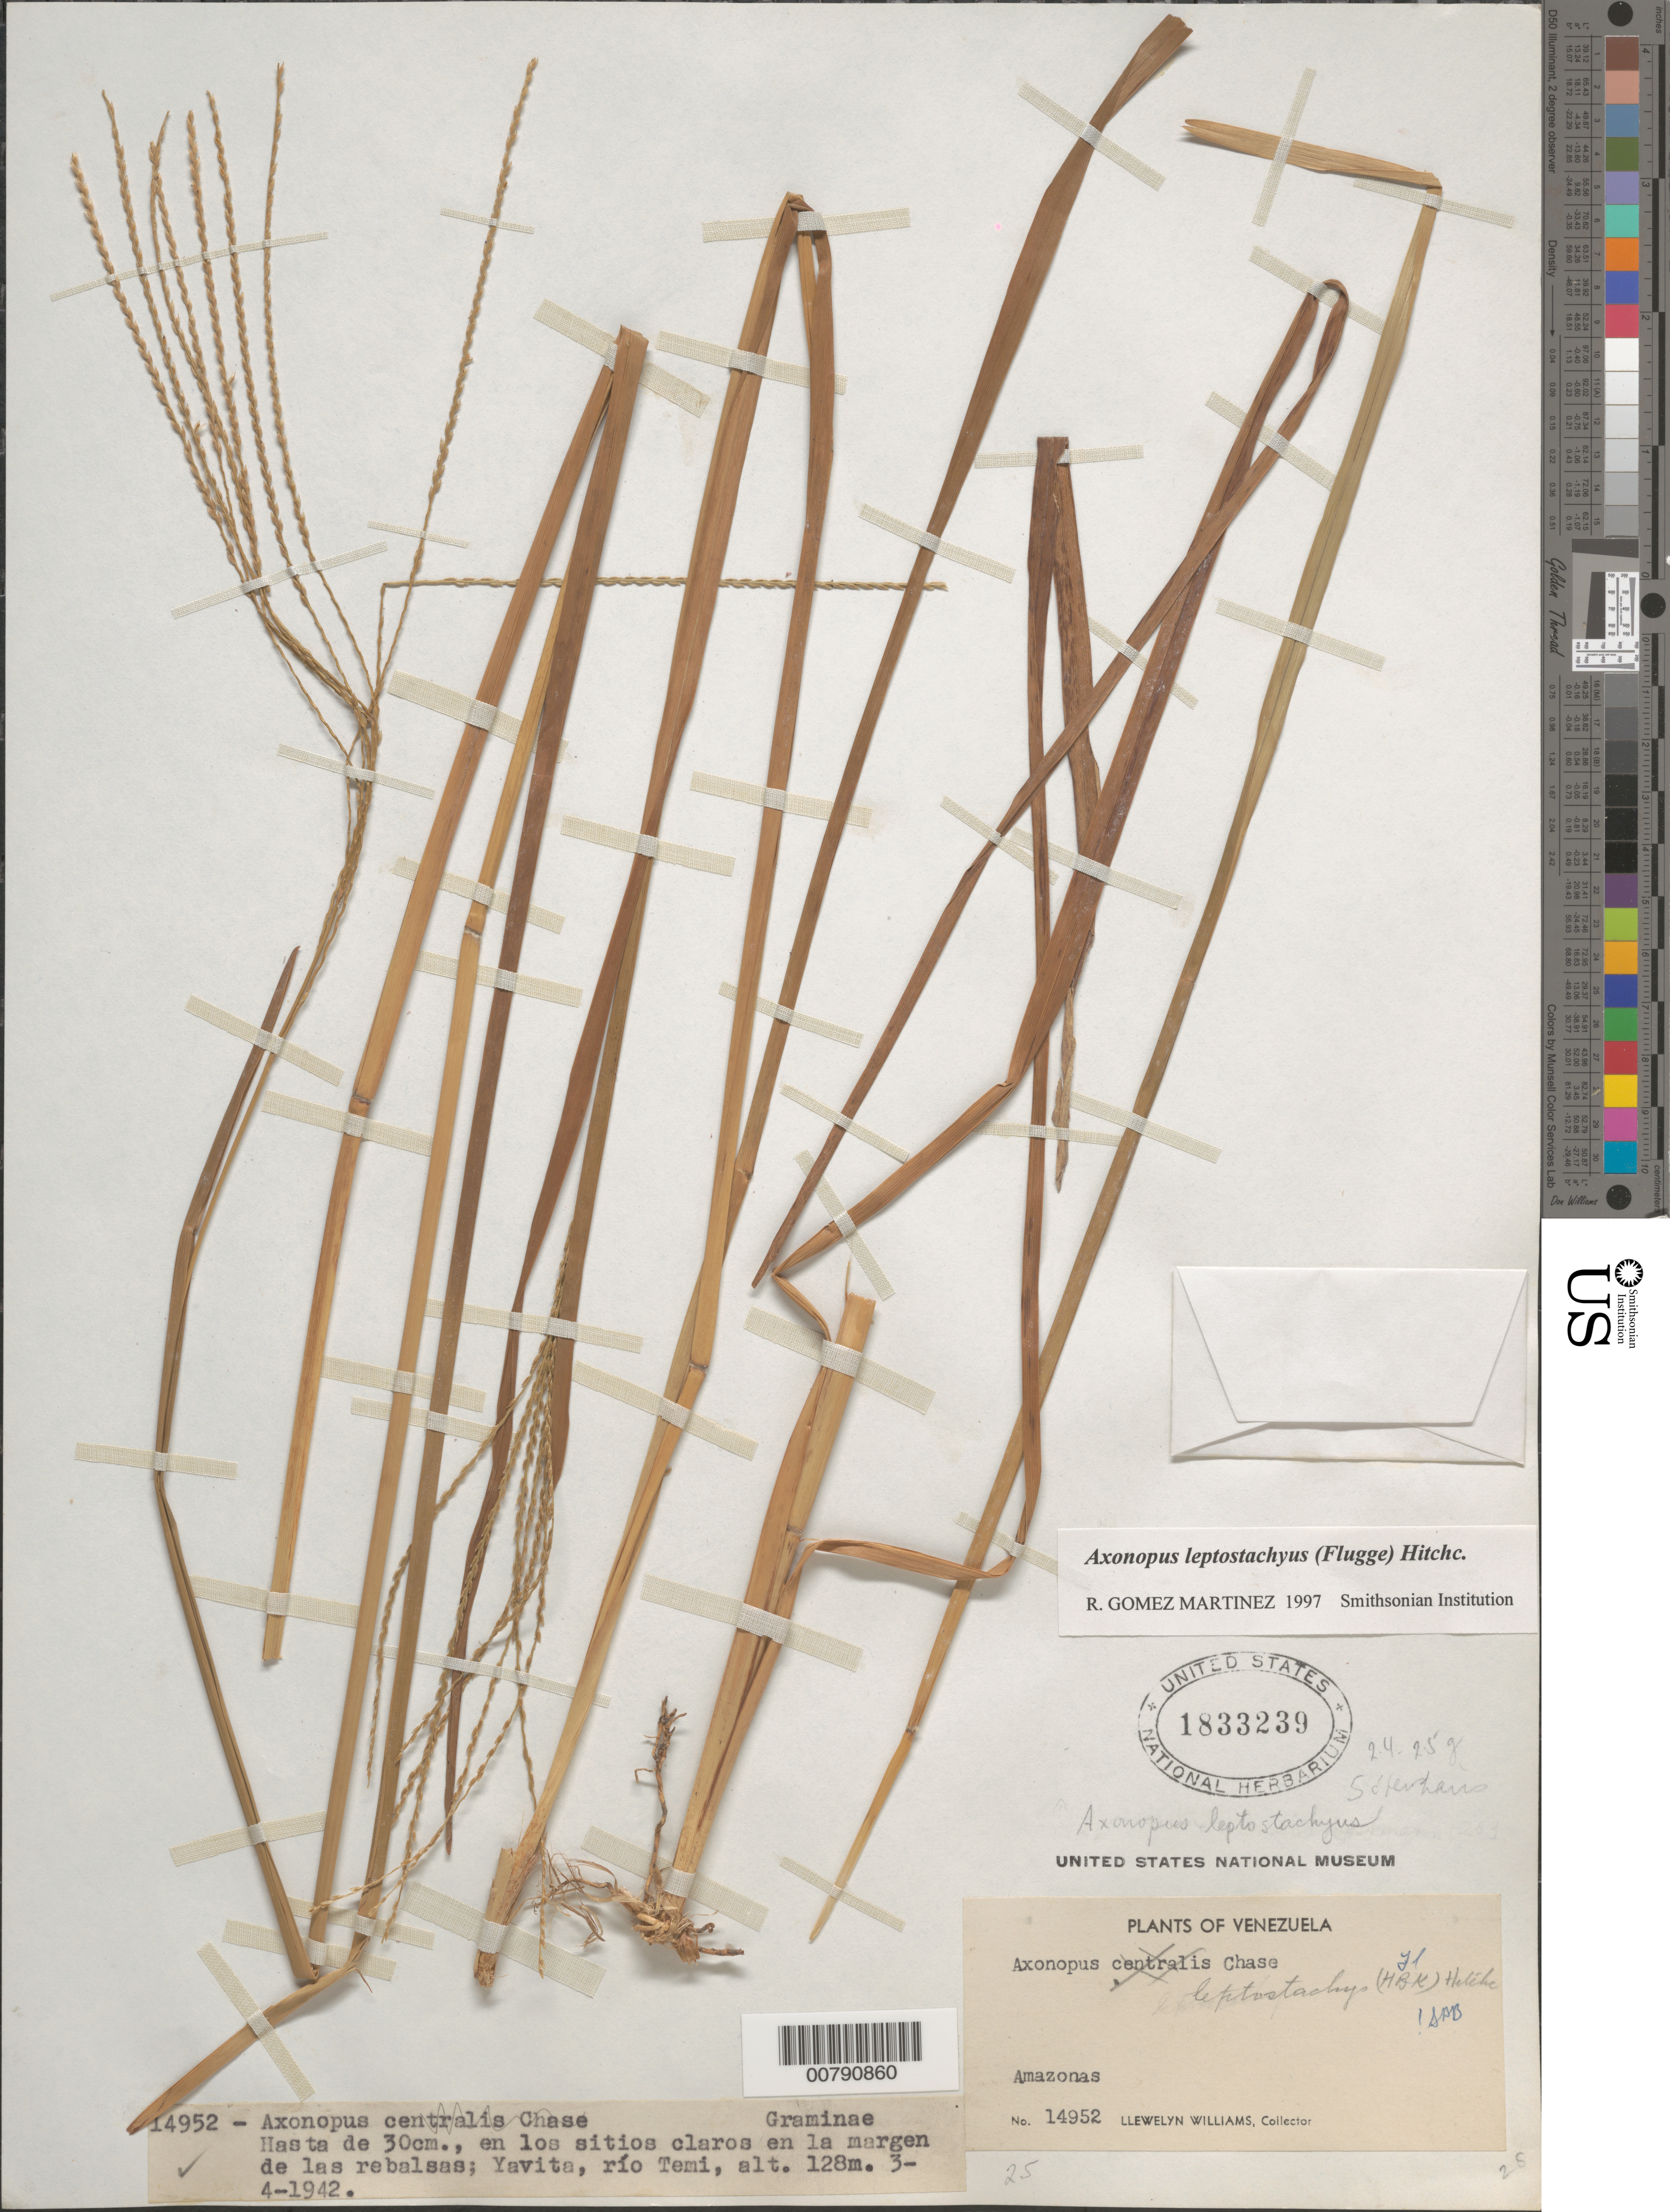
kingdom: Plantae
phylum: Tracheophyta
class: Liliopsida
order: Poales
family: Poaceae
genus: Axonopus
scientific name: Axonopus leptostachyus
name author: (Flüggé) Hitchc.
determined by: Gomez Martinez, R.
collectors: Ll. Williams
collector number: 14952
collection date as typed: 3-Apr-42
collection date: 1942-04-03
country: Venezuela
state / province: Amazonas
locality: Yavita, Río Temi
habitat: Sitios claros en la margen de las rebalsas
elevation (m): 120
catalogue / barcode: US 1833239